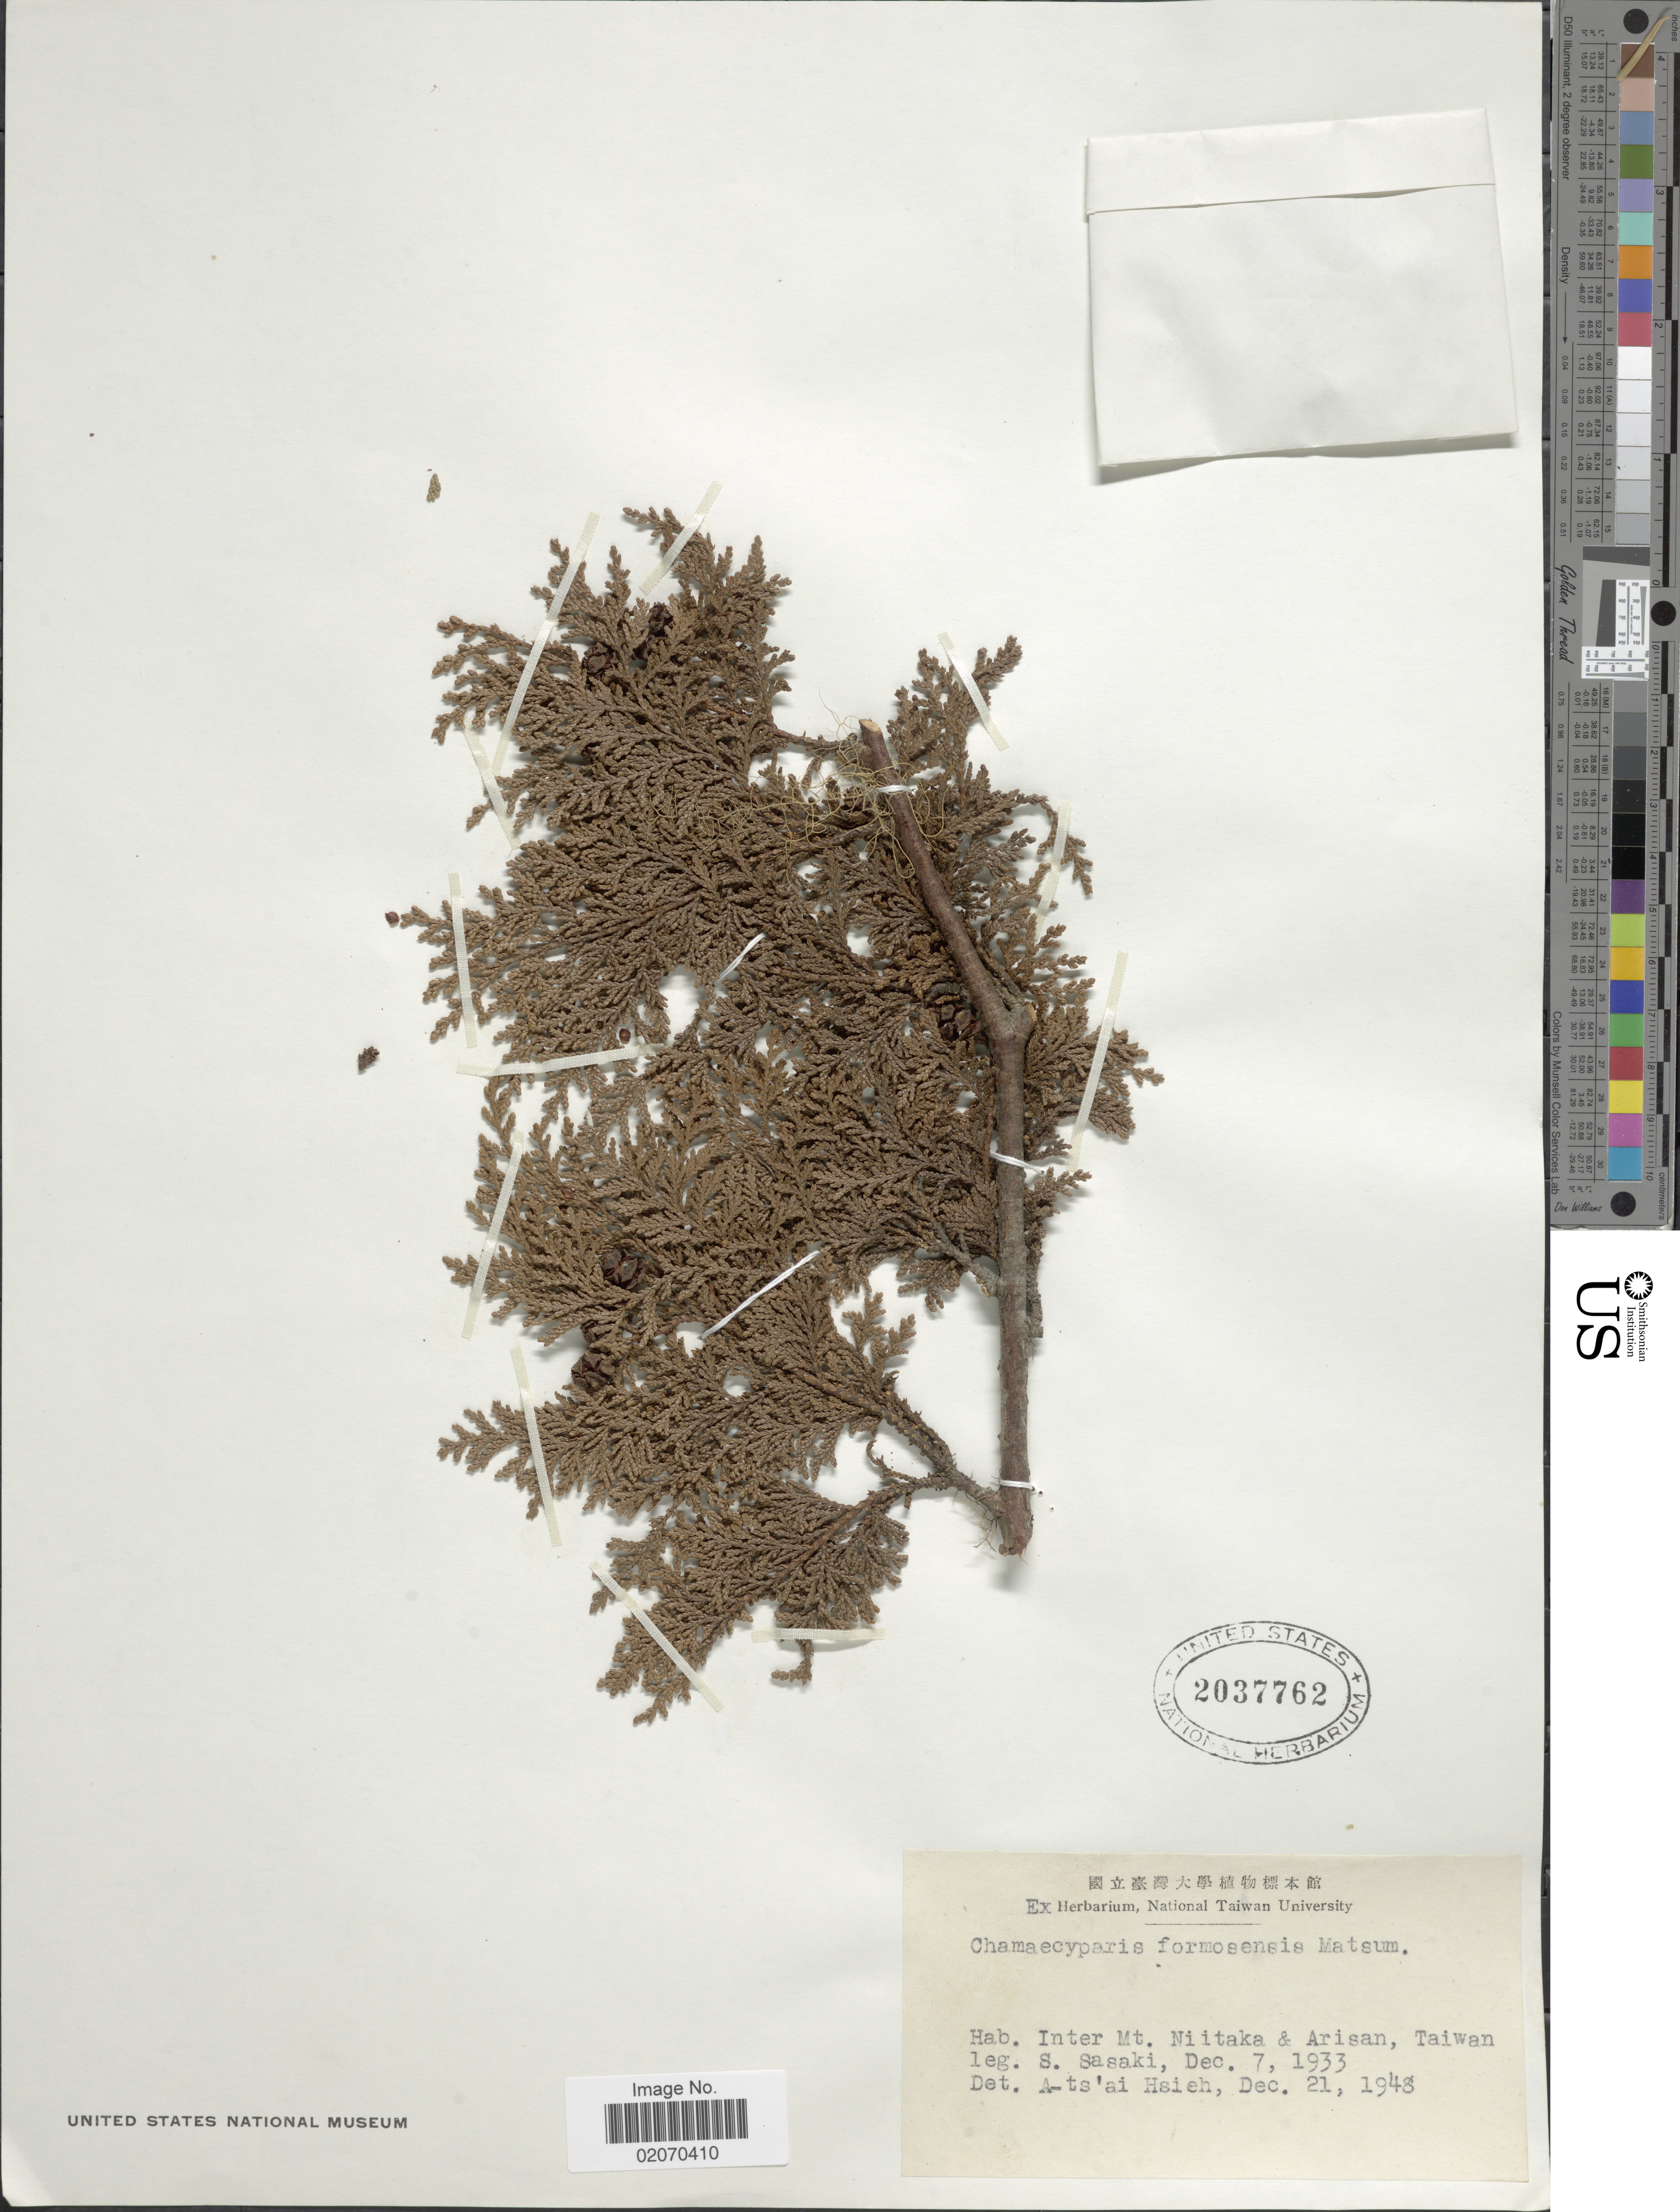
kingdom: Plantae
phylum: Tracheophyta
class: Pinopsida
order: Pinales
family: Cupressaceae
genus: Chamaecyparis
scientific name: Chamaecyparis formosensis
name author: Matsum.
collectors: S. Sasaki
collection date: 1933-12-07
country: Taiwan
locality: Inter Mt. Niitaka & Arisan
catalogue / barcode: US 2037762